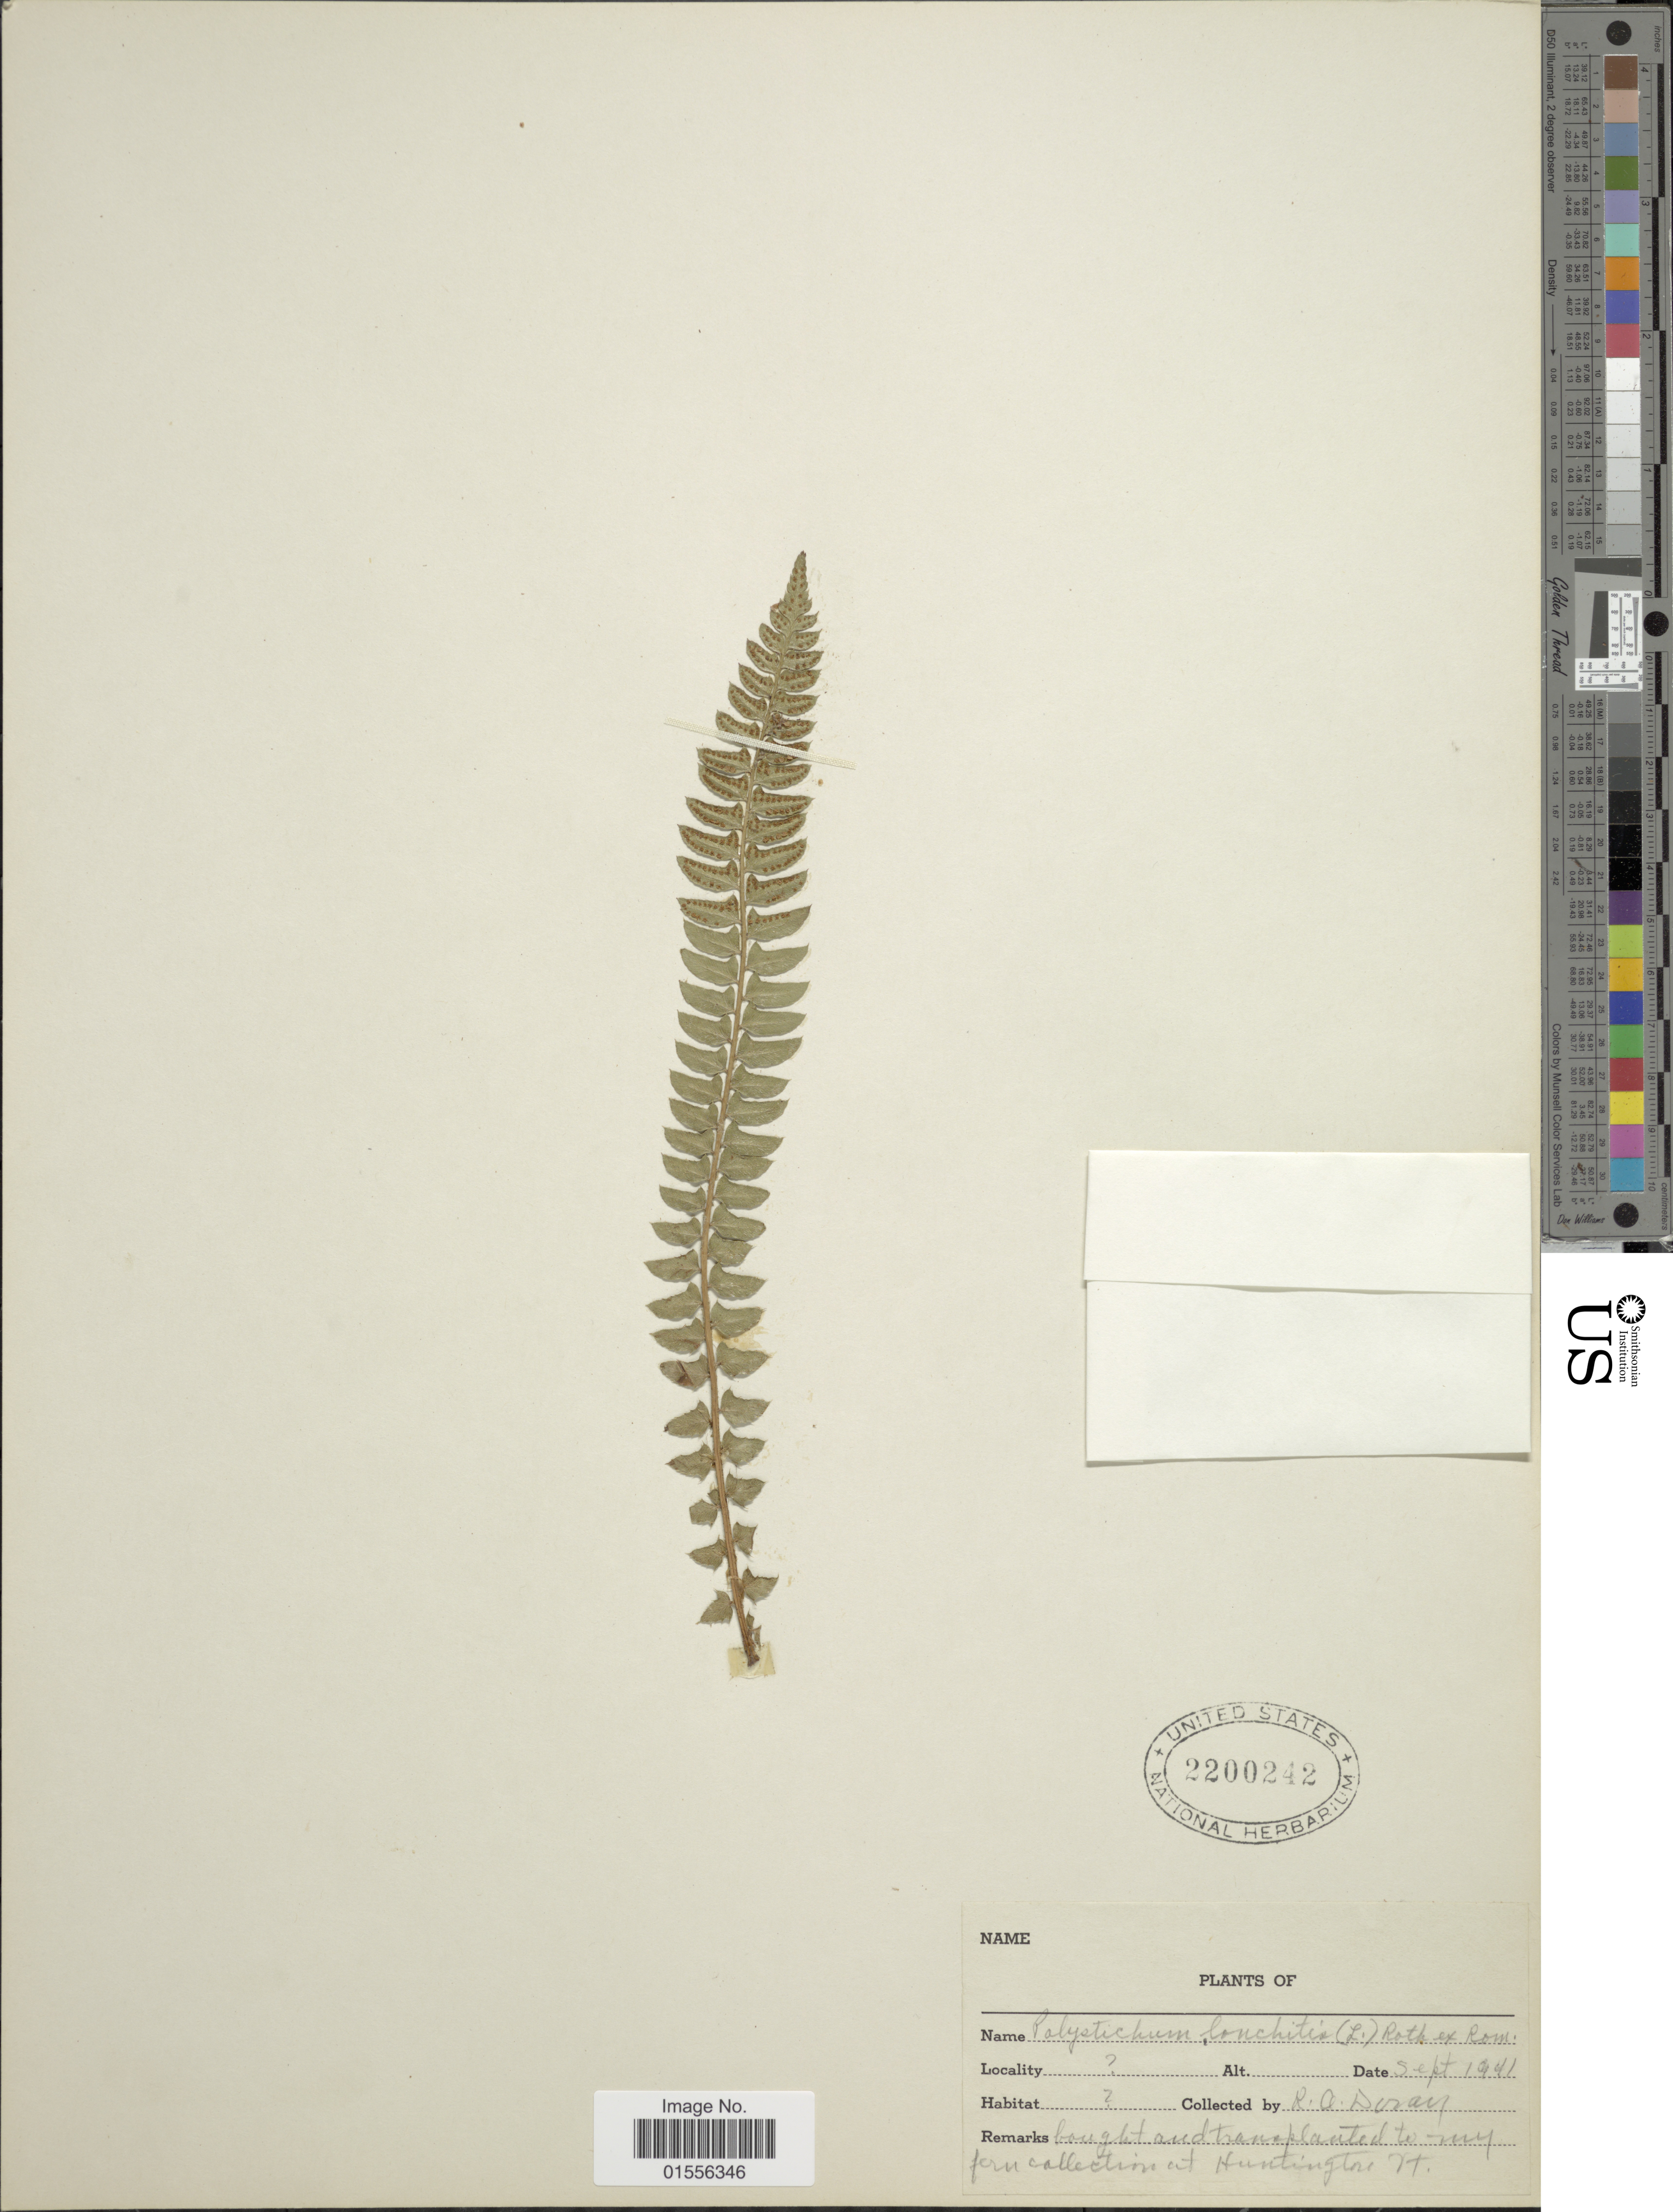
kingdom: Plantae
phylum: Tracheophyta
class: Polypodiopsida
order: Polypodiales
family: Dryopteridaceae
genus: Polystichum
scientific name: Polystichum lonchitis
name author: (Roth) L.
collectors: R. Doray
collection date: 1941-09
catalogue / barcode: US 2200242